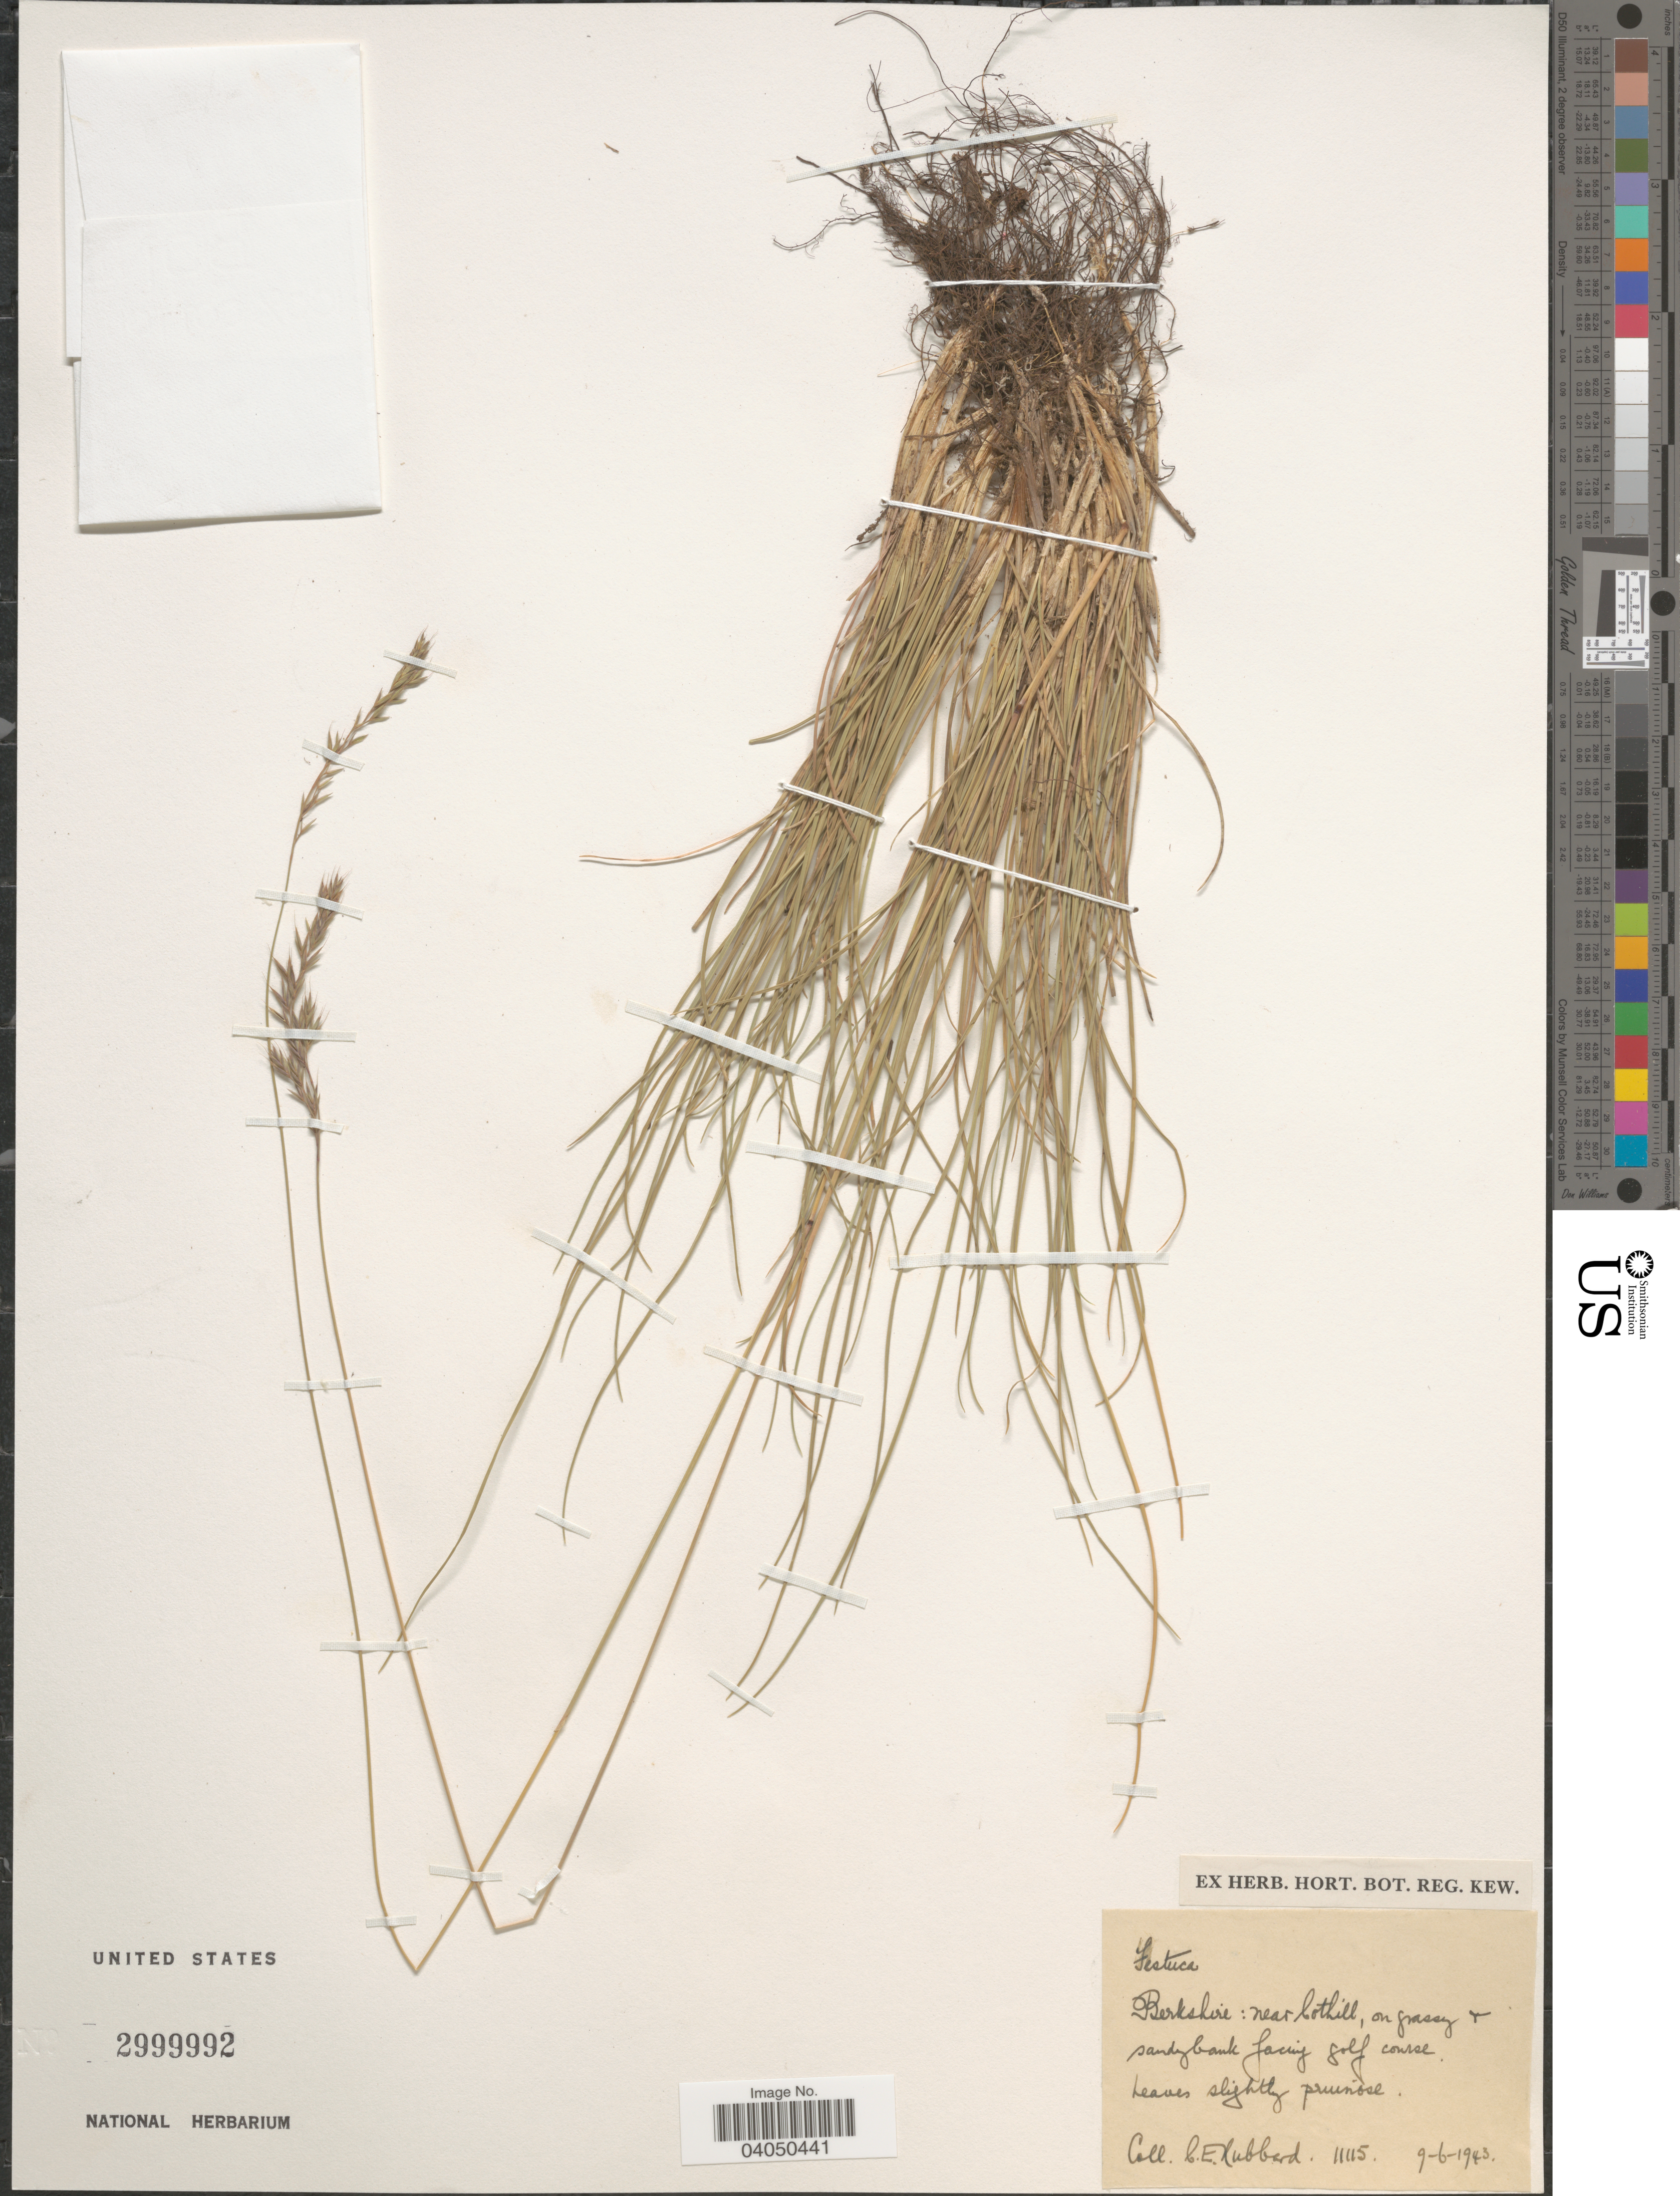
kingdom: Plantae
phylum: Tracheophyta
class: Liliopsida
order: Poales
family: Poaceae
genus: Festuca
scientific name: Festuca sp.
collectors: C. E. Hubbard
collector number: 11115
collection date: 1943-06-09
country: United Kingdom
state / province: England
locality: Berkshire: near Cothill.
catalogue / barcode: US 2999992